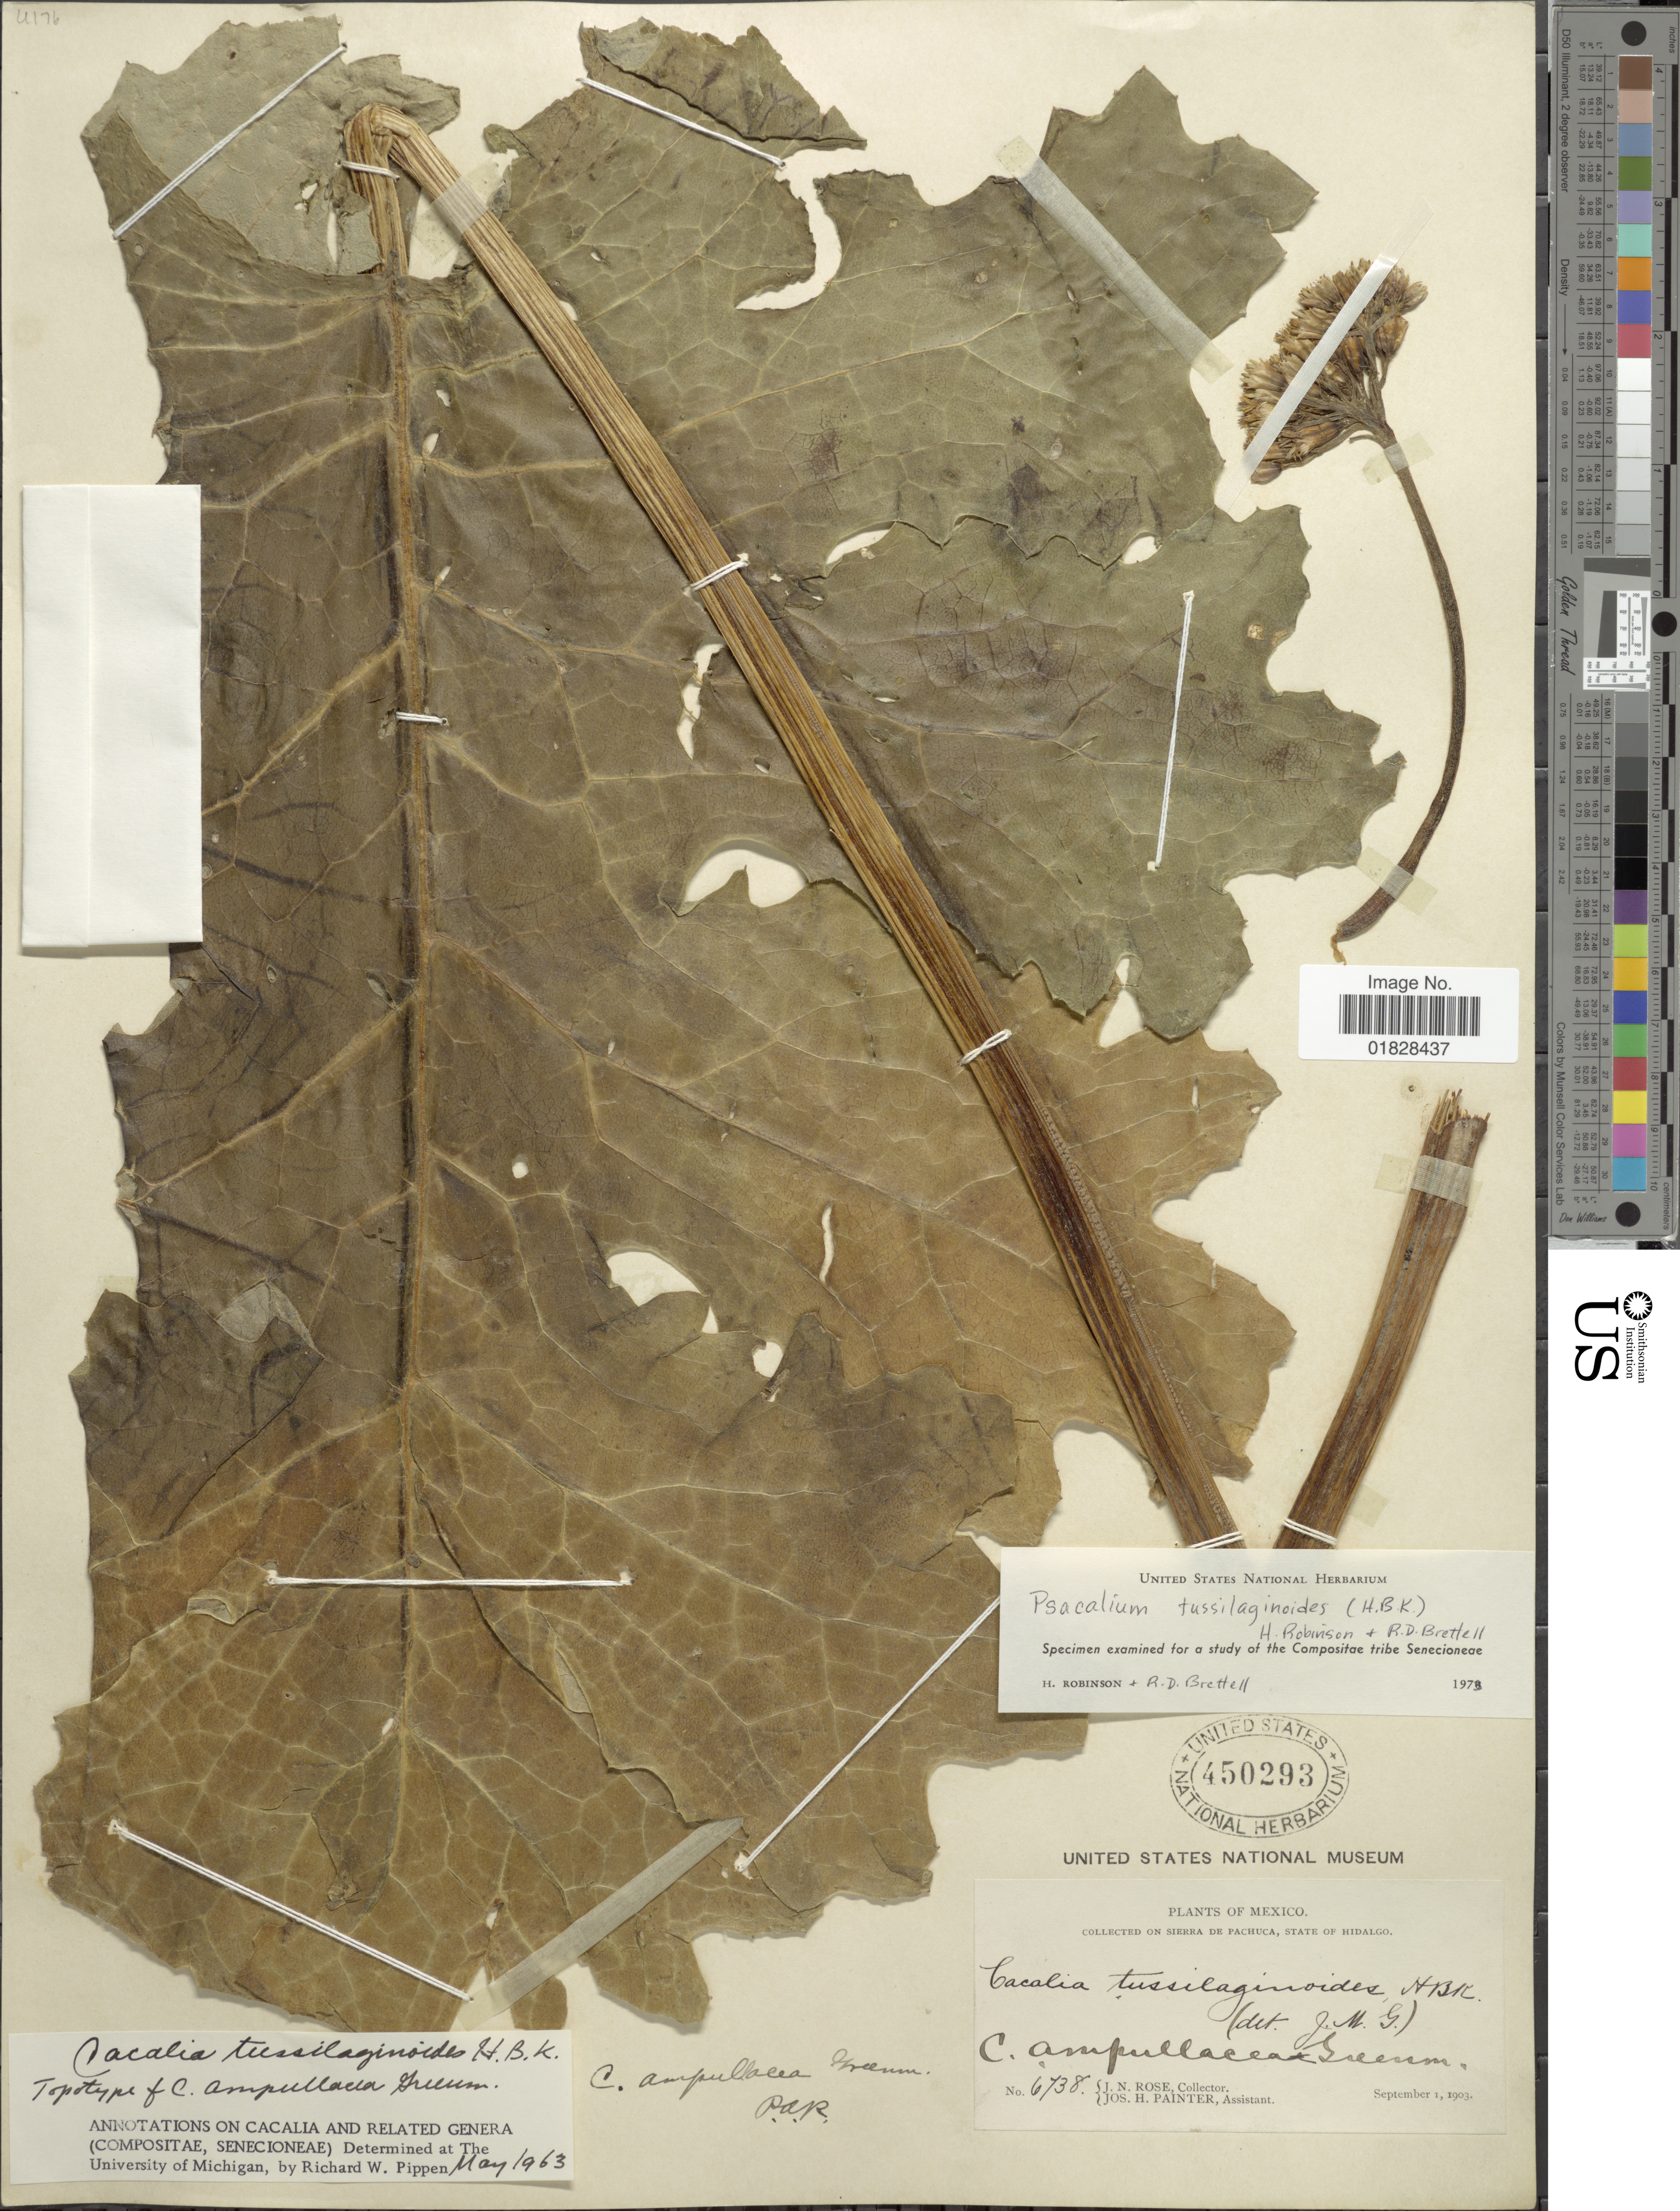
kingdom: Plantae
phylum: Tracheophyta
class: Magnoliopsida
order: Asterales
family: Asteraceae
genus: Psacalium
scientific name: Psacalium tussilaginoides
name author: (Kunth) H. Rob. & Brettell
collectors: J. N. Rose & J. H. Painter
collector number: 6738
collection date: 1903-09-01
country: Mexico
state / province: Hidalgo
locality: On Sierra de Pachuca, State of Hidalgo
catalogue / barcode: US 450293